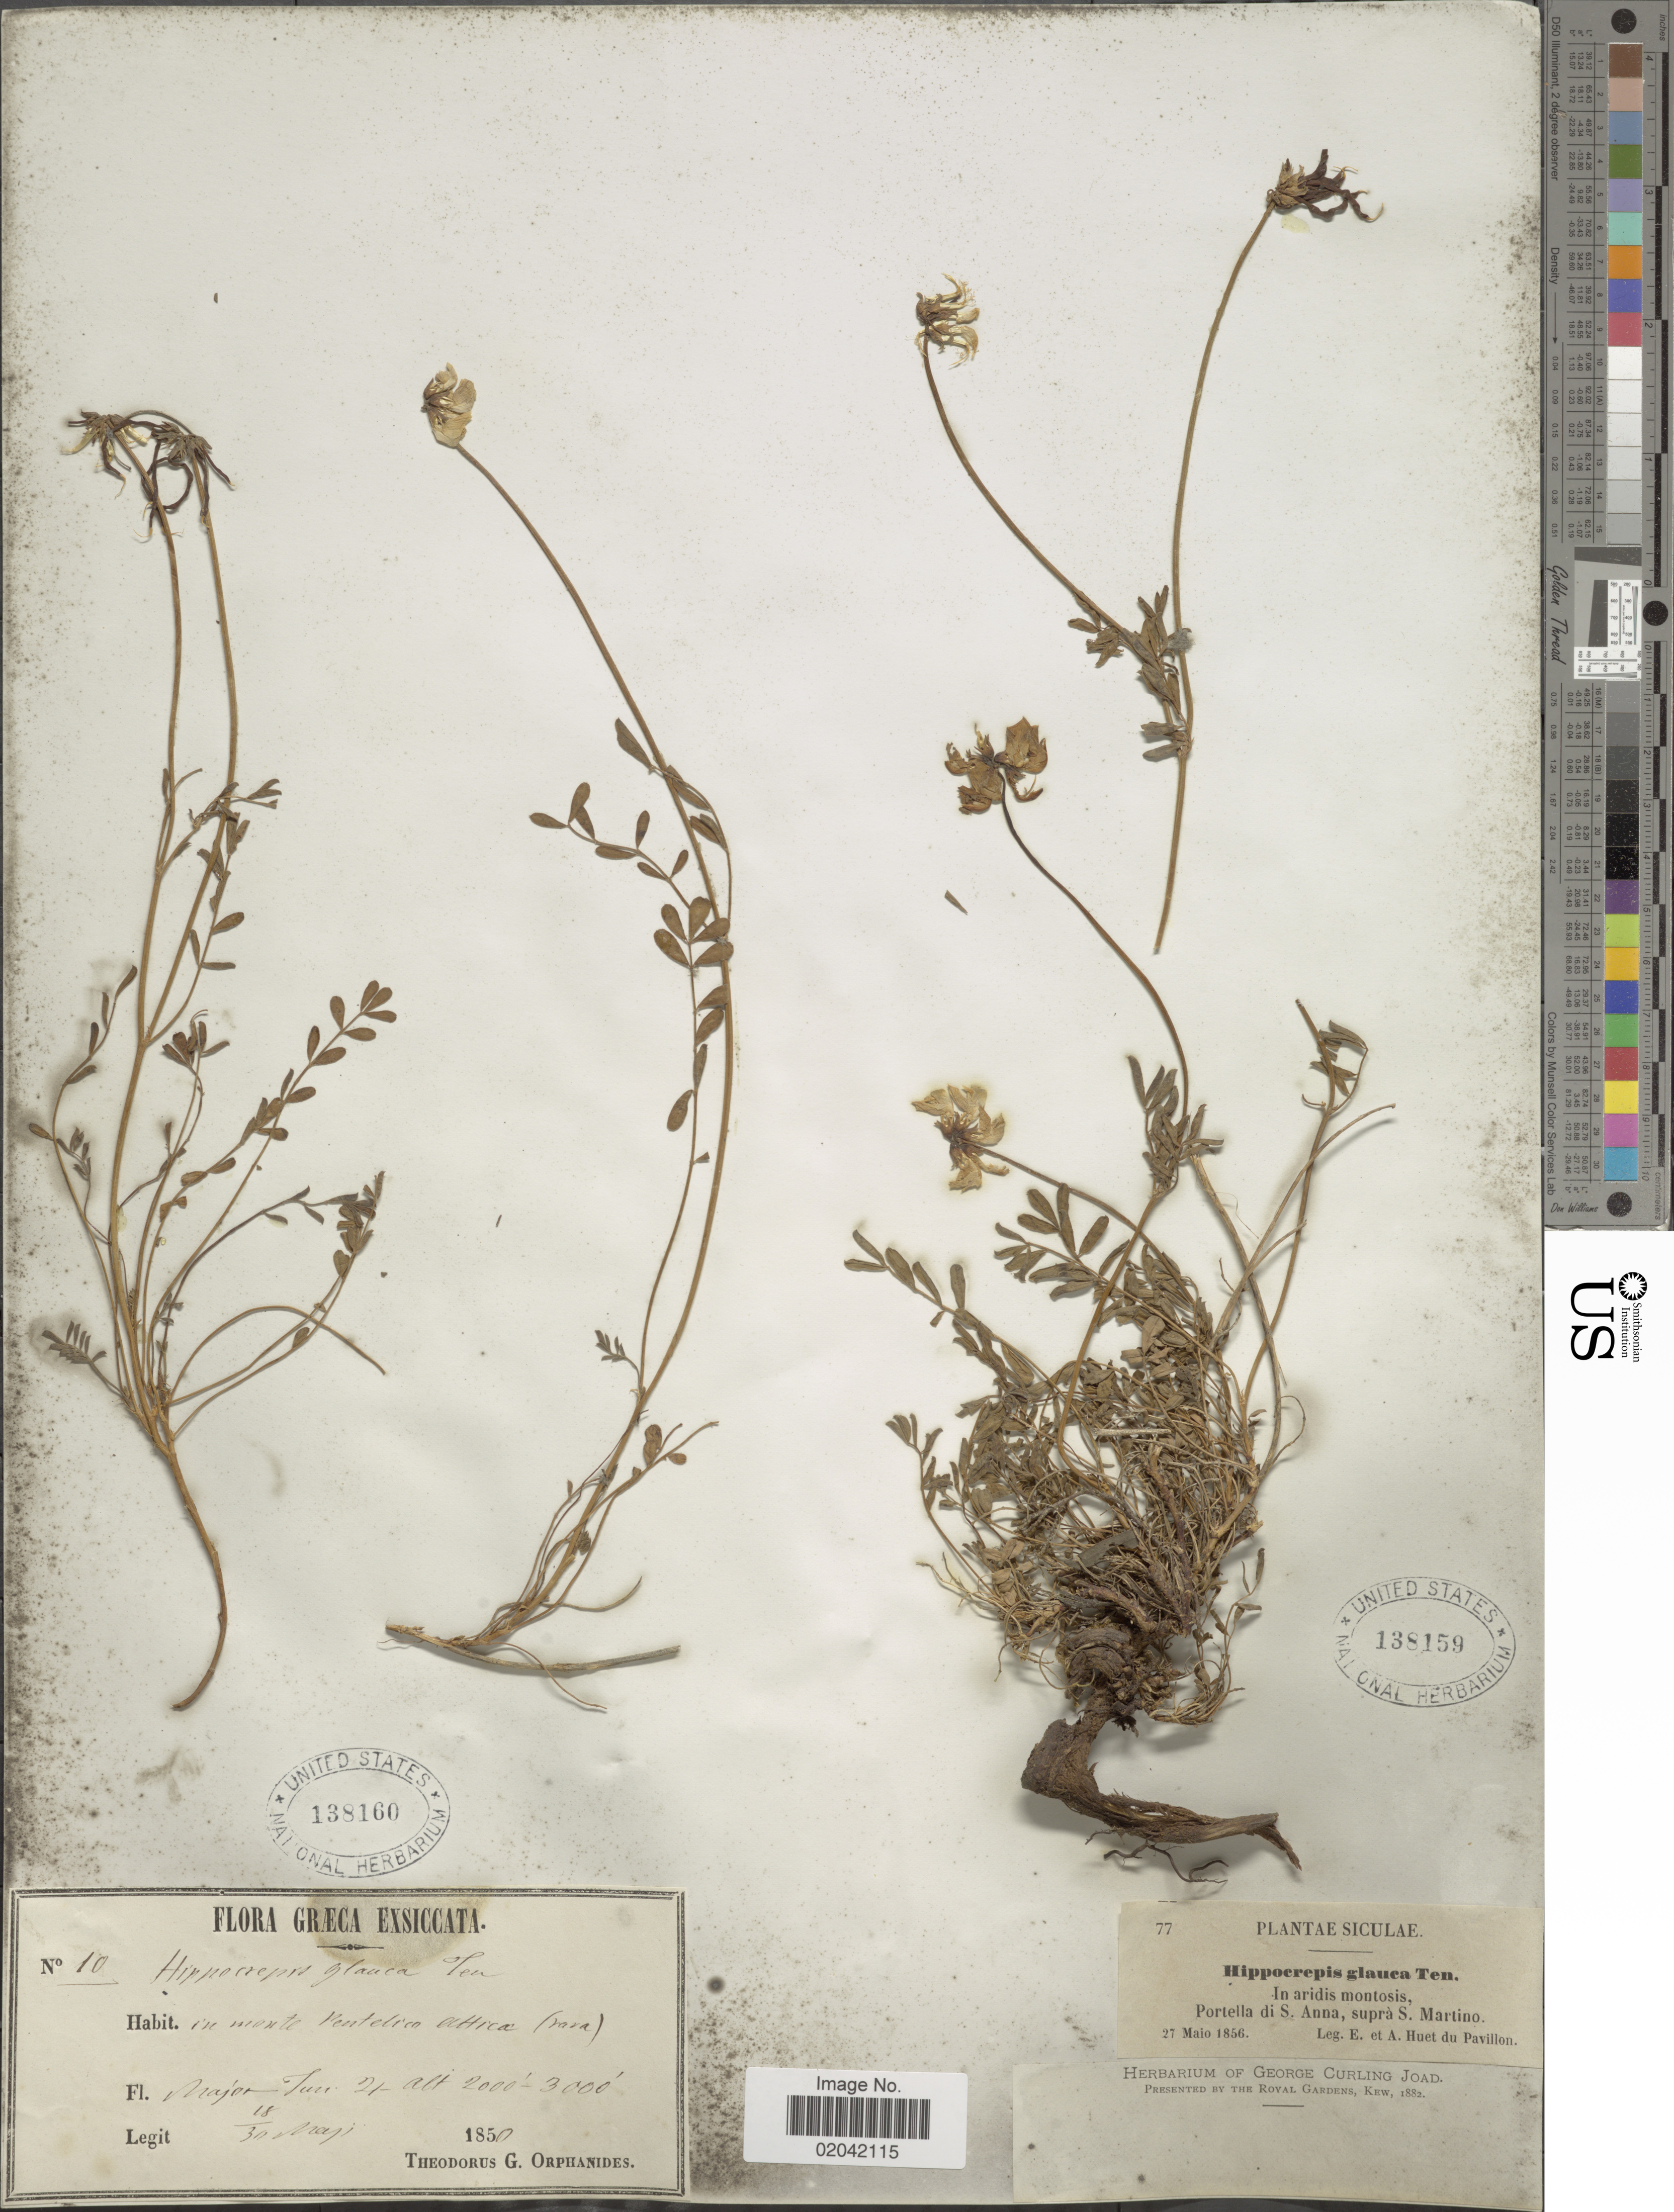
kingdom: Plantae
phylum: Tracheophyta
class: Magnoliopsida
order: Fabales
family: Fabaceae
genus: Hippocrepis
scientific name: Hippocrepis glauca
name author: Ten.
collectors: A. Huet du Pavillon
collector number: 77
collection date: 1856-05-27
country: Italy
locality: Siculae. In aridis montosis, Portella di S. Anna, supra S. Martino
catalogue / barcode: US 138159-2